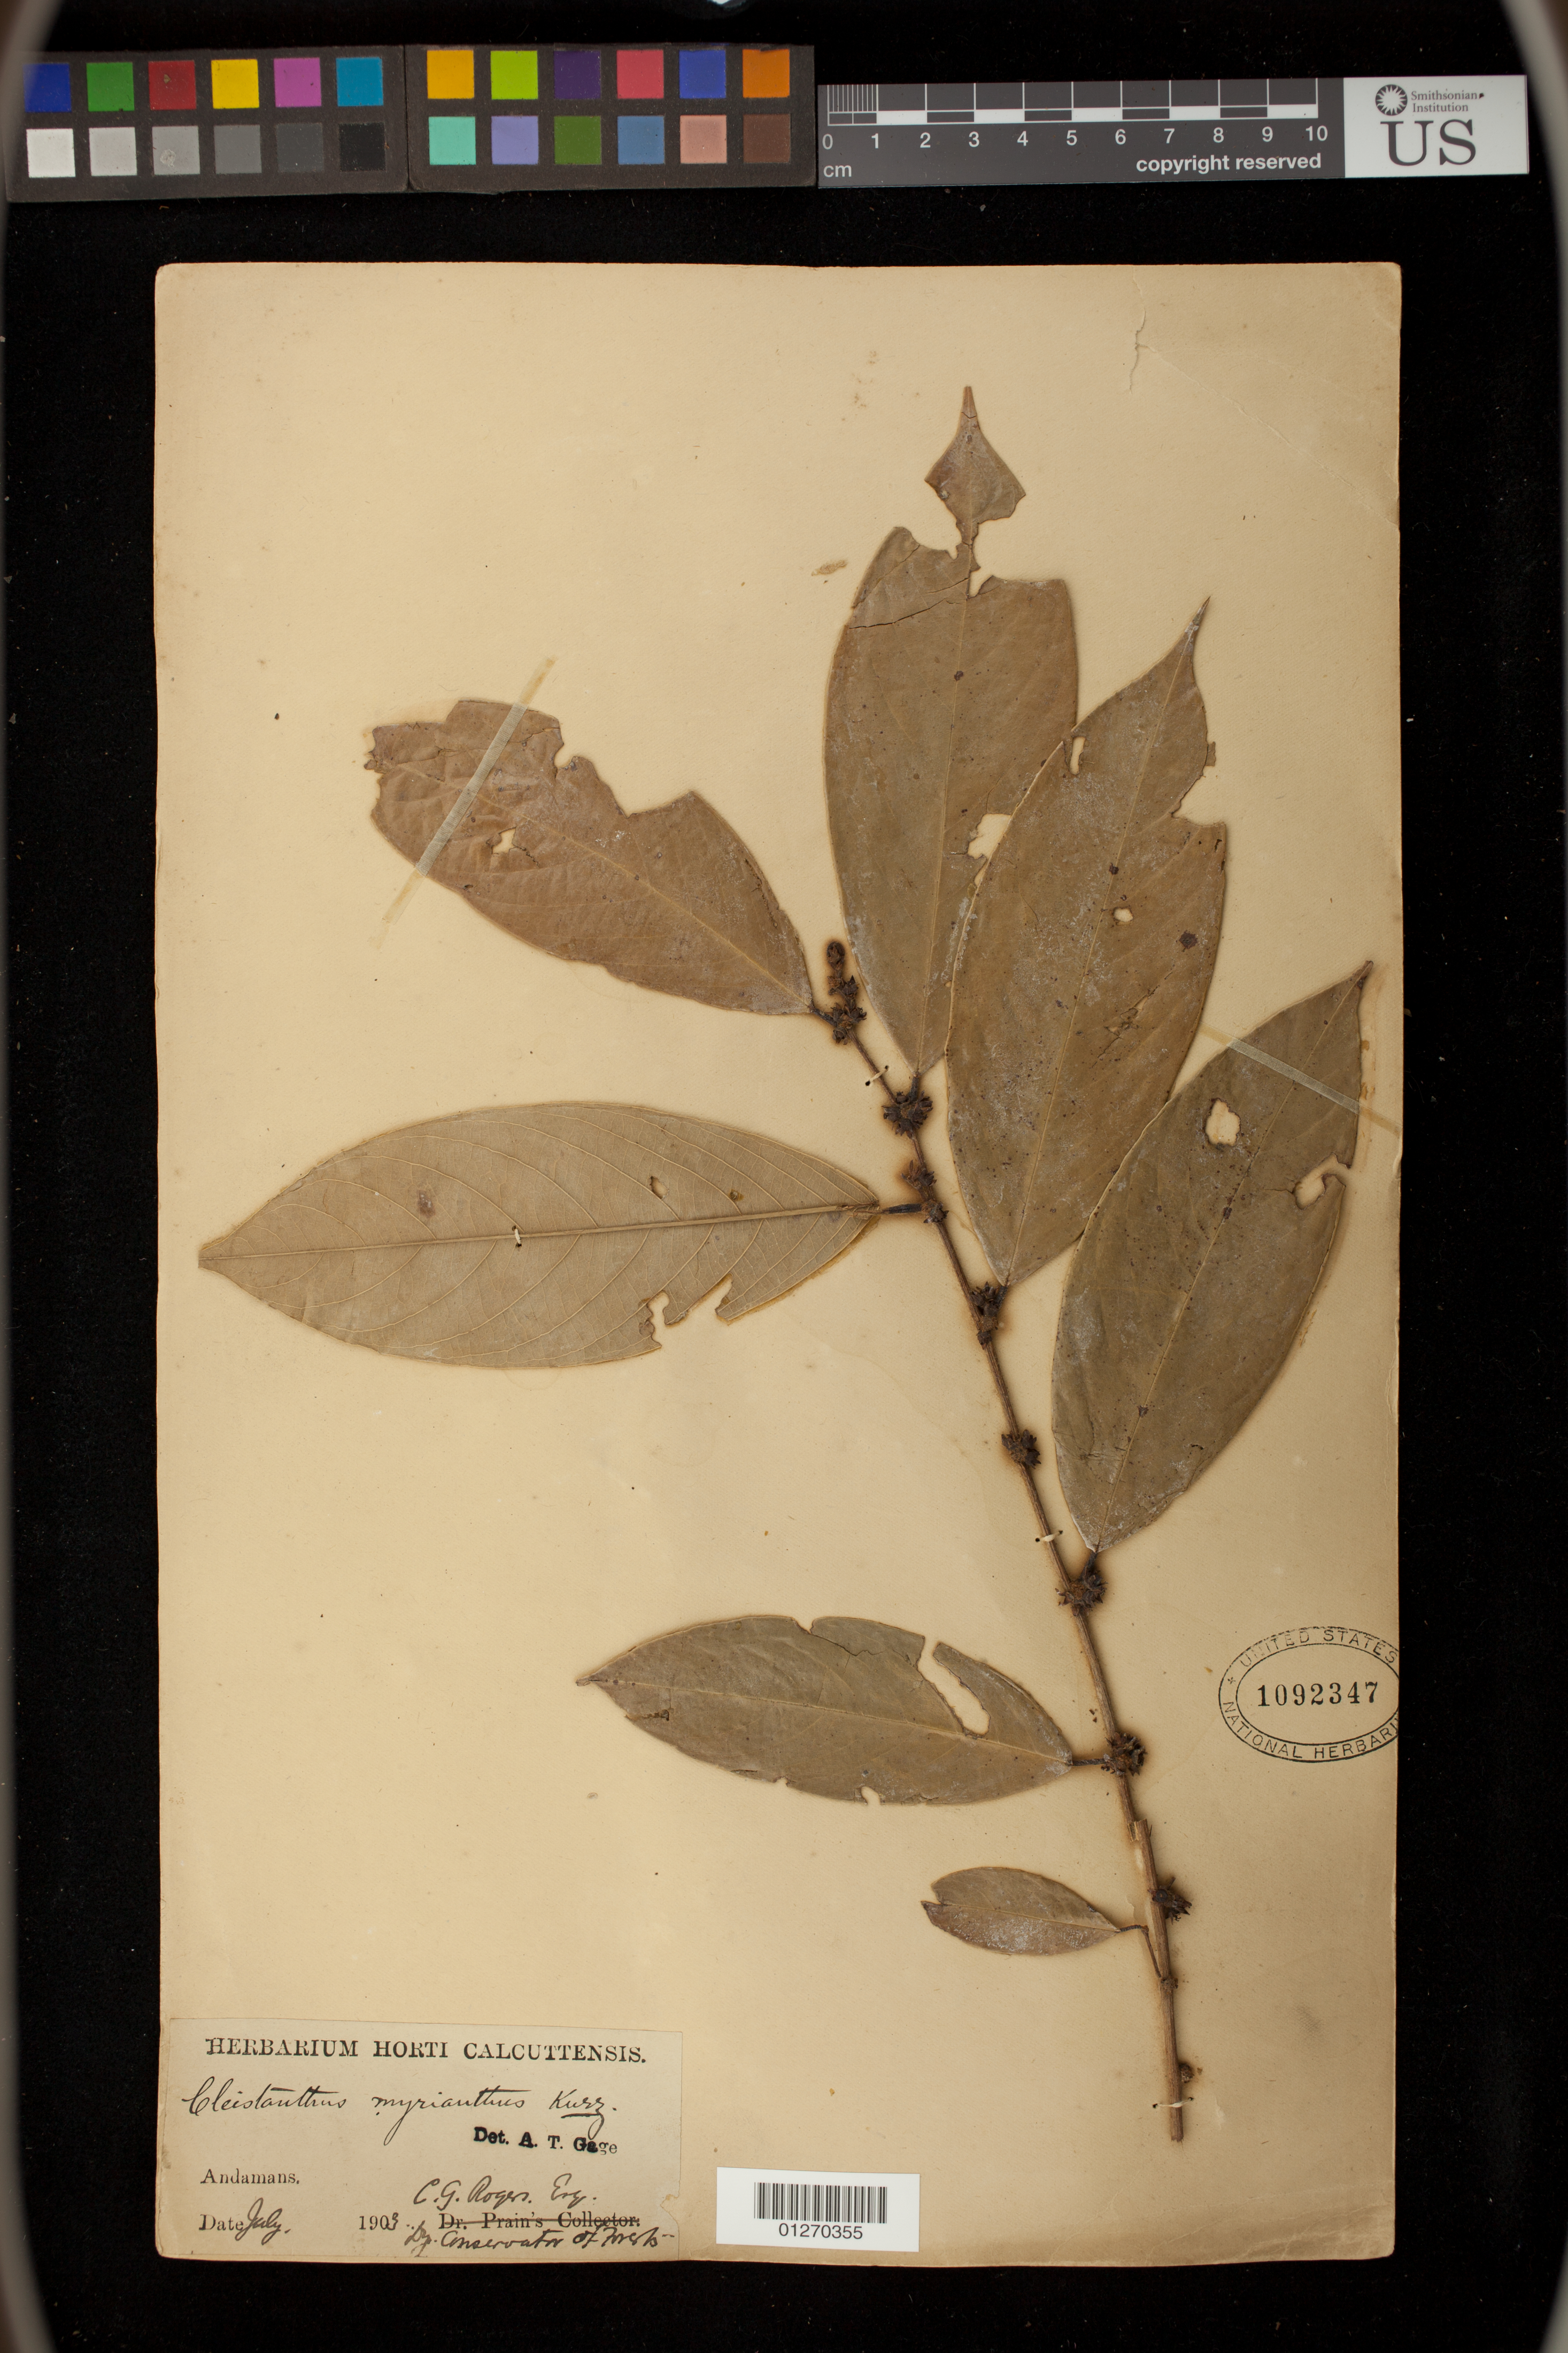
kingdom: Plantae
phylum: Tracheophyta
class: Magnoliopsida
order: Malpighiales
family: Phyllanthaceae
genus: Cleistanthus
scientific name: Cleistanthus myrianthus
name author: (Hassk.) Kurz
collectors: C. Rogers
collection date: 1903-07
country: India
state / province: Andaman and Nicobar Islands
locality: Andamans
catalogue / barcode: US 1092347